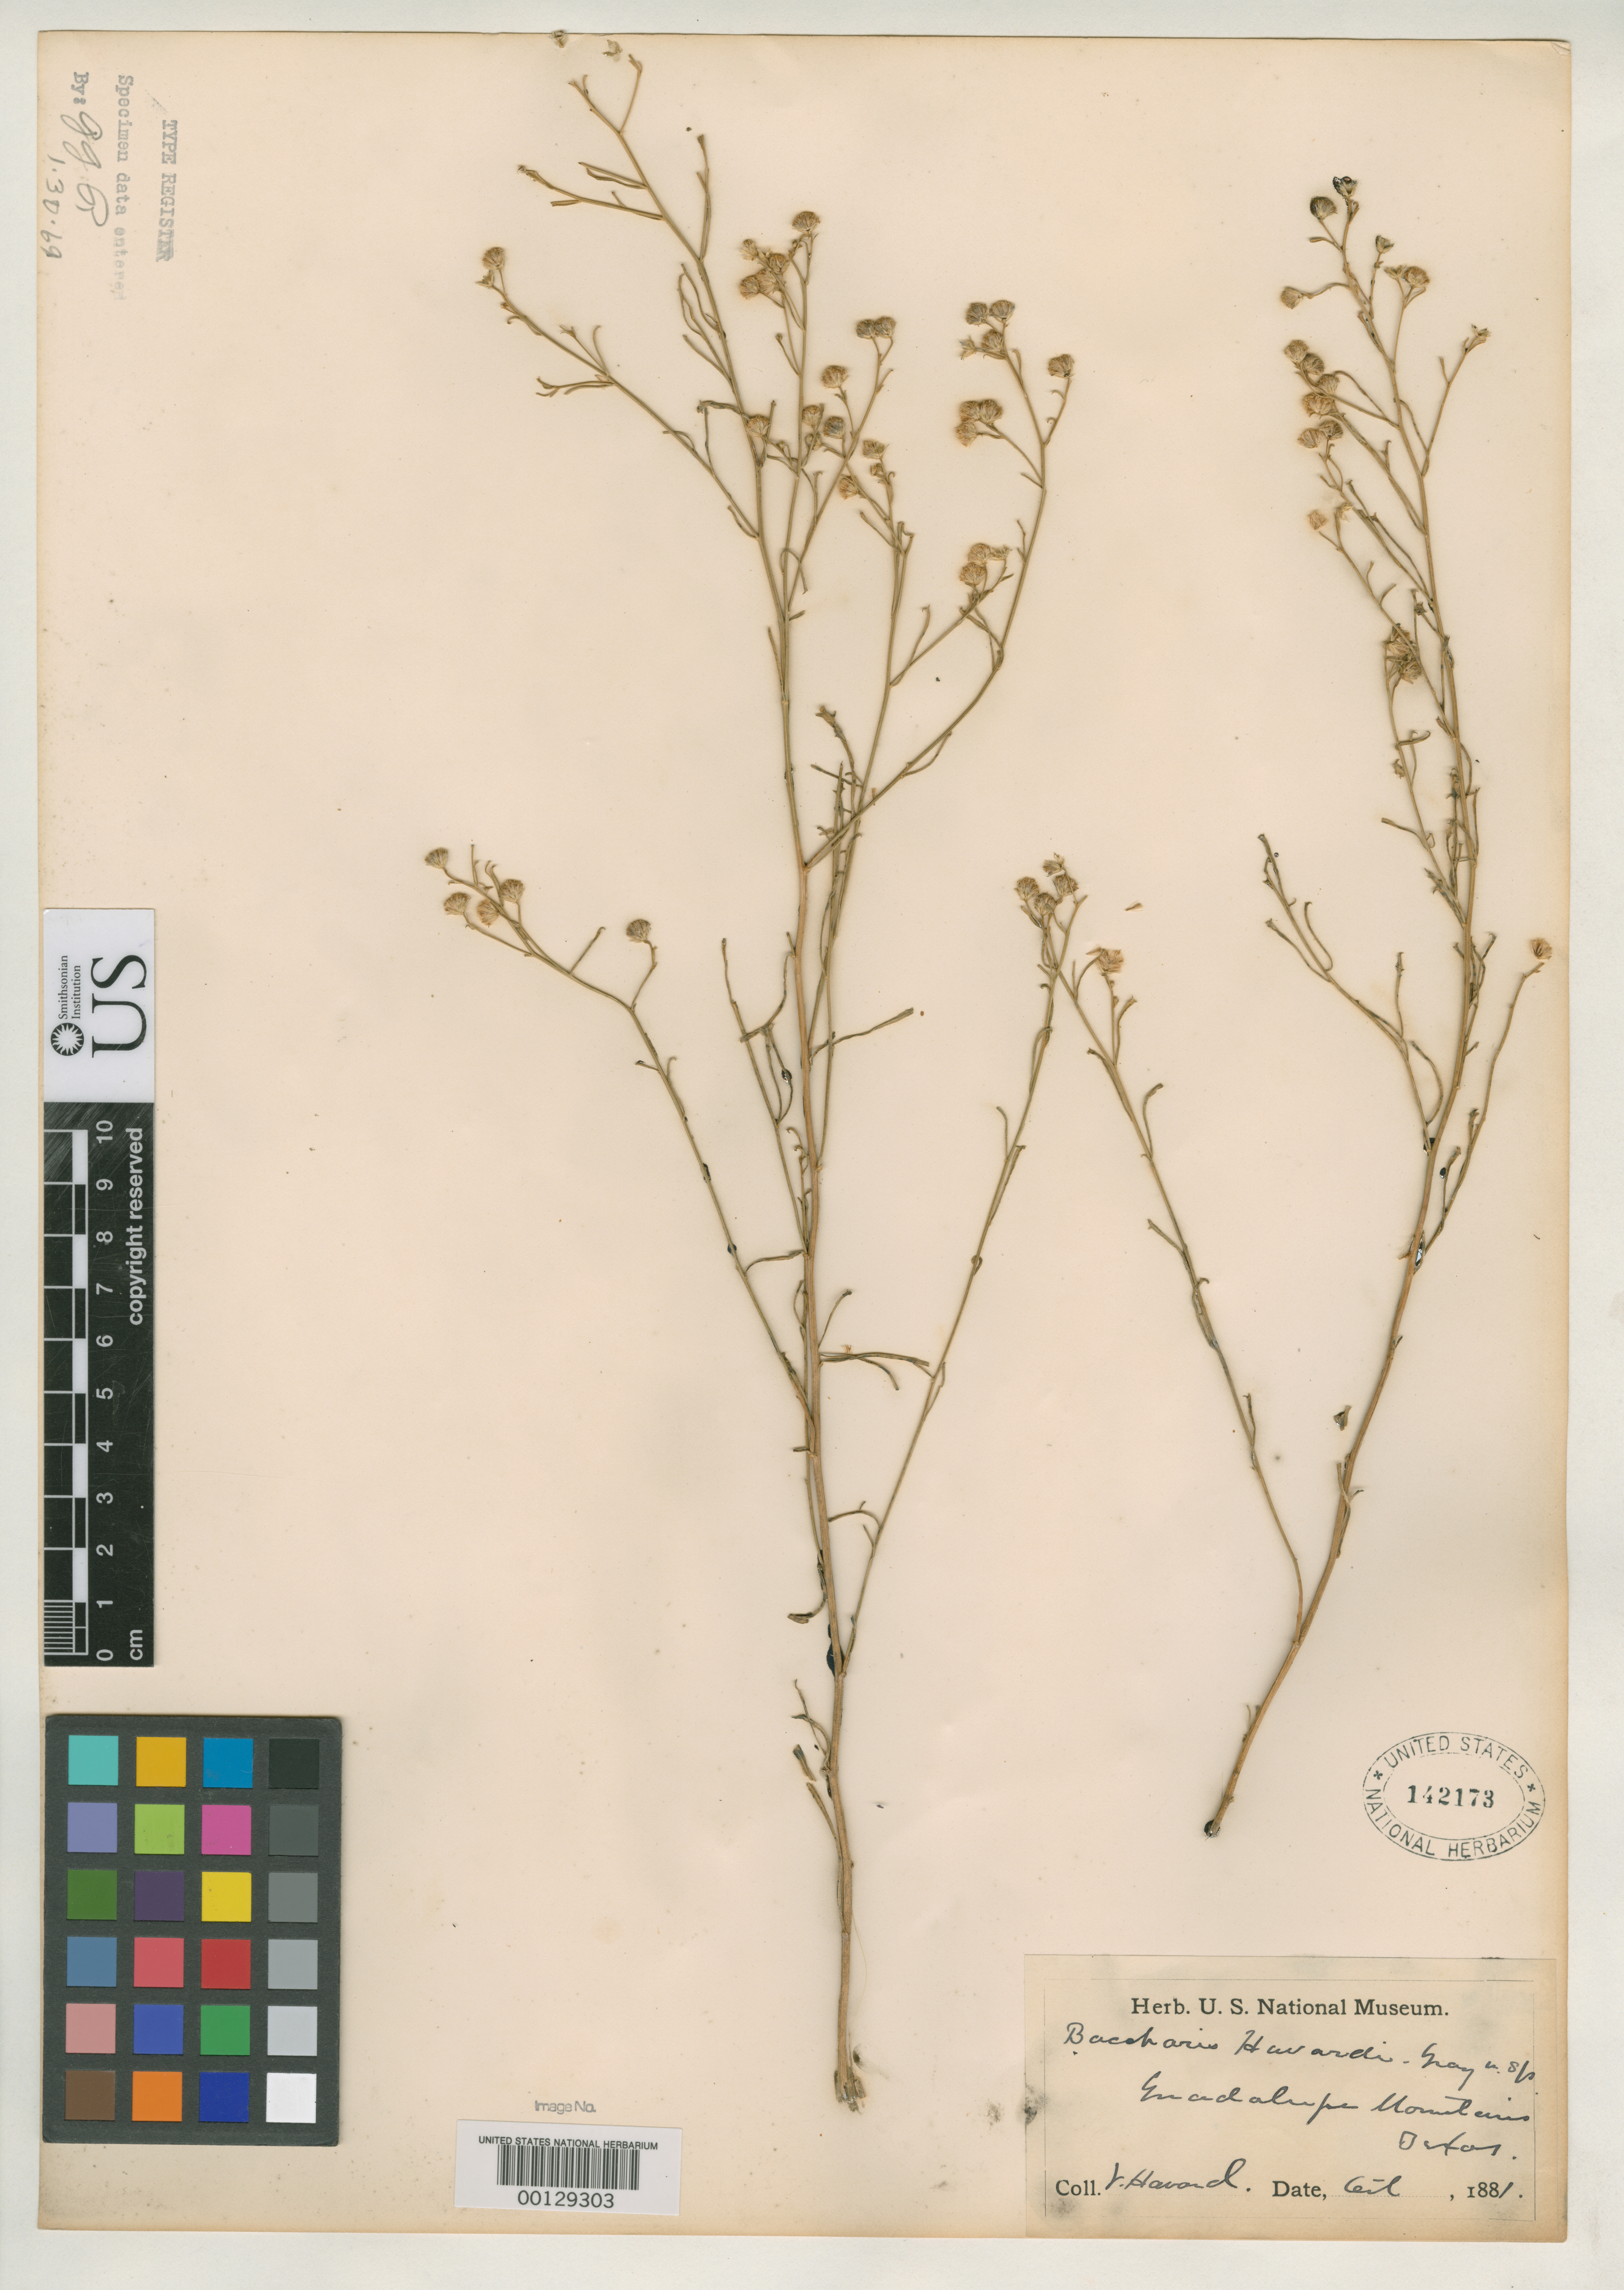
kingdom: Plantae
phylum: Tracheophyta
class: Magnoliopsida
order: Asterales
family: Asteraceae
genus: Baccharis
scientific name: Baccharis havardii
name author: A. Gray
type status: Type Collection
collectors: V. Havard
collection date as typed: Oct 1881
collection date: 1881-10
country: United States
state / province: Texas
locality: Guadalupe Mts.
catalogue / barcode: US 142173